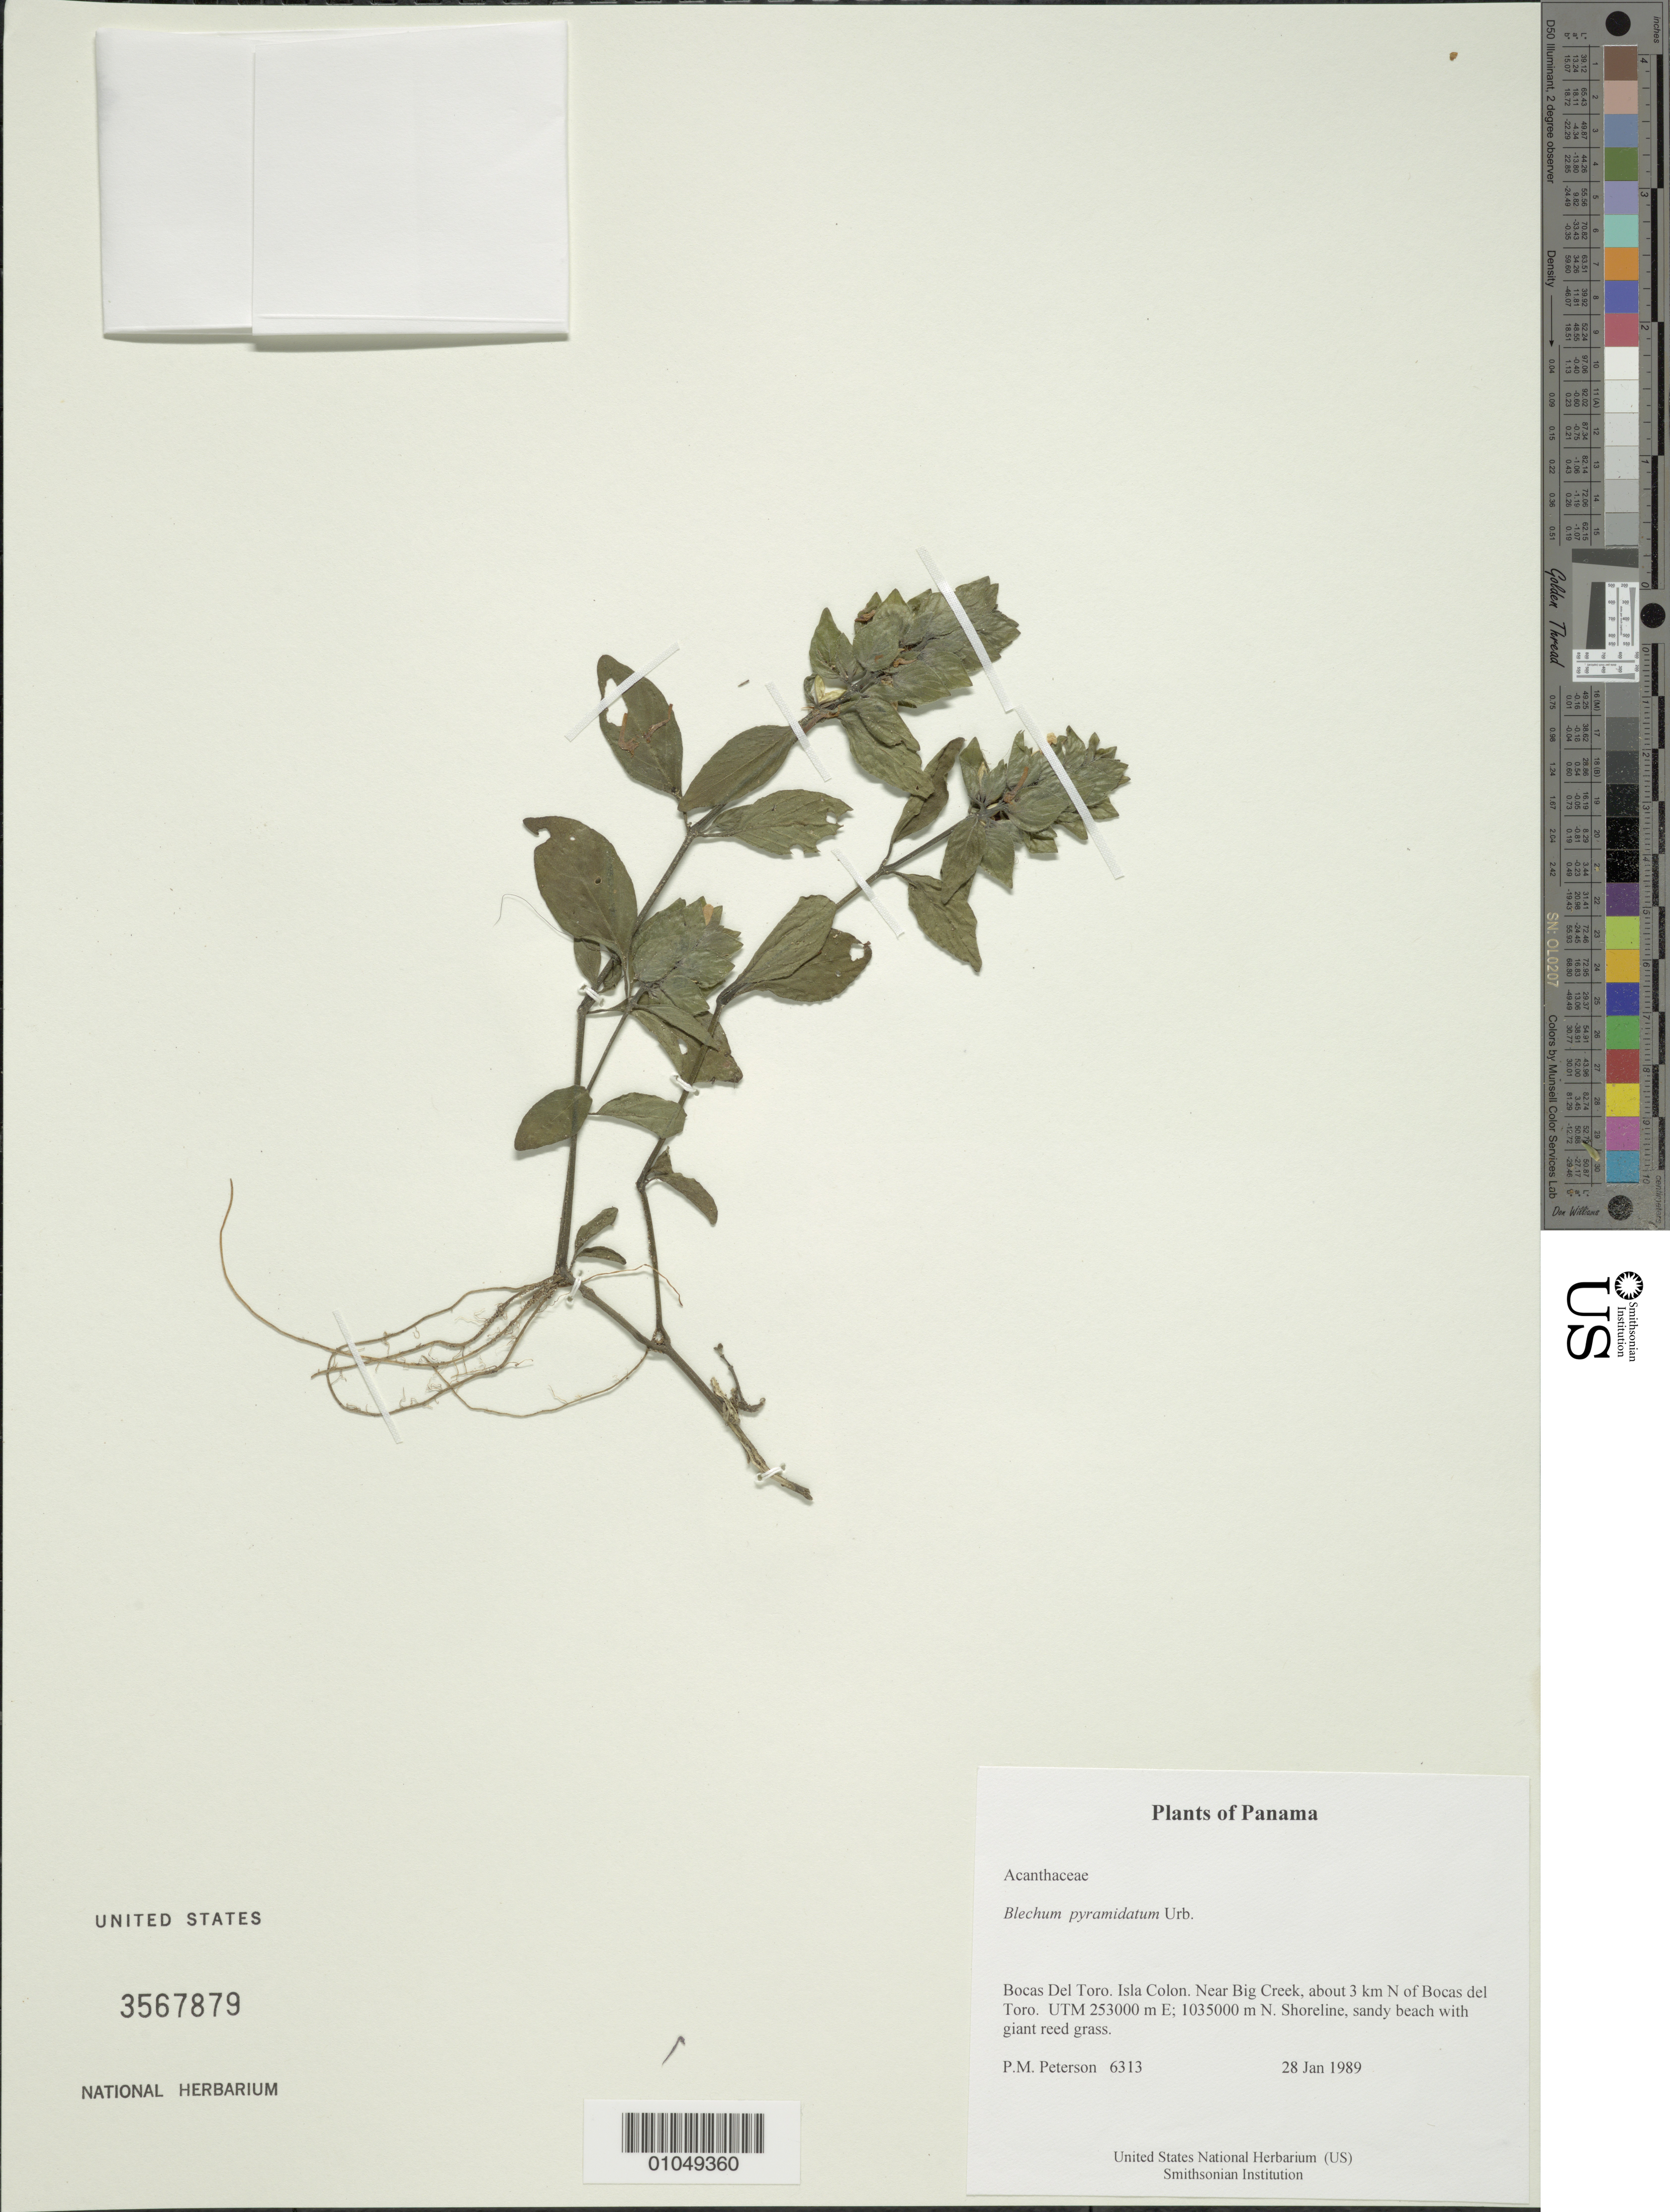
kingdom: Plantae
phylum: Tracheophyta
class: Magnoliopsida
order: Lamiales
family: Acanthaceae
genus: Blechum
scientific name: Blechum pyramidatum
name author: (Lam.) Urb.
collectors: P. M. Peterson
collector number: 06313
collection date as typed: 28 Jan 1989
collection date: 1989-01-28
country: Panama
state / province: Bocas del Toro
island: Colón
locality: Near Big Creek, about 3 km N of Bocas del Toro. UTM 253000 m E; 1035000 m N.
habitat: Shoreline, sandy beach with giant reed grass.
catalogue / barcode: US 3567879